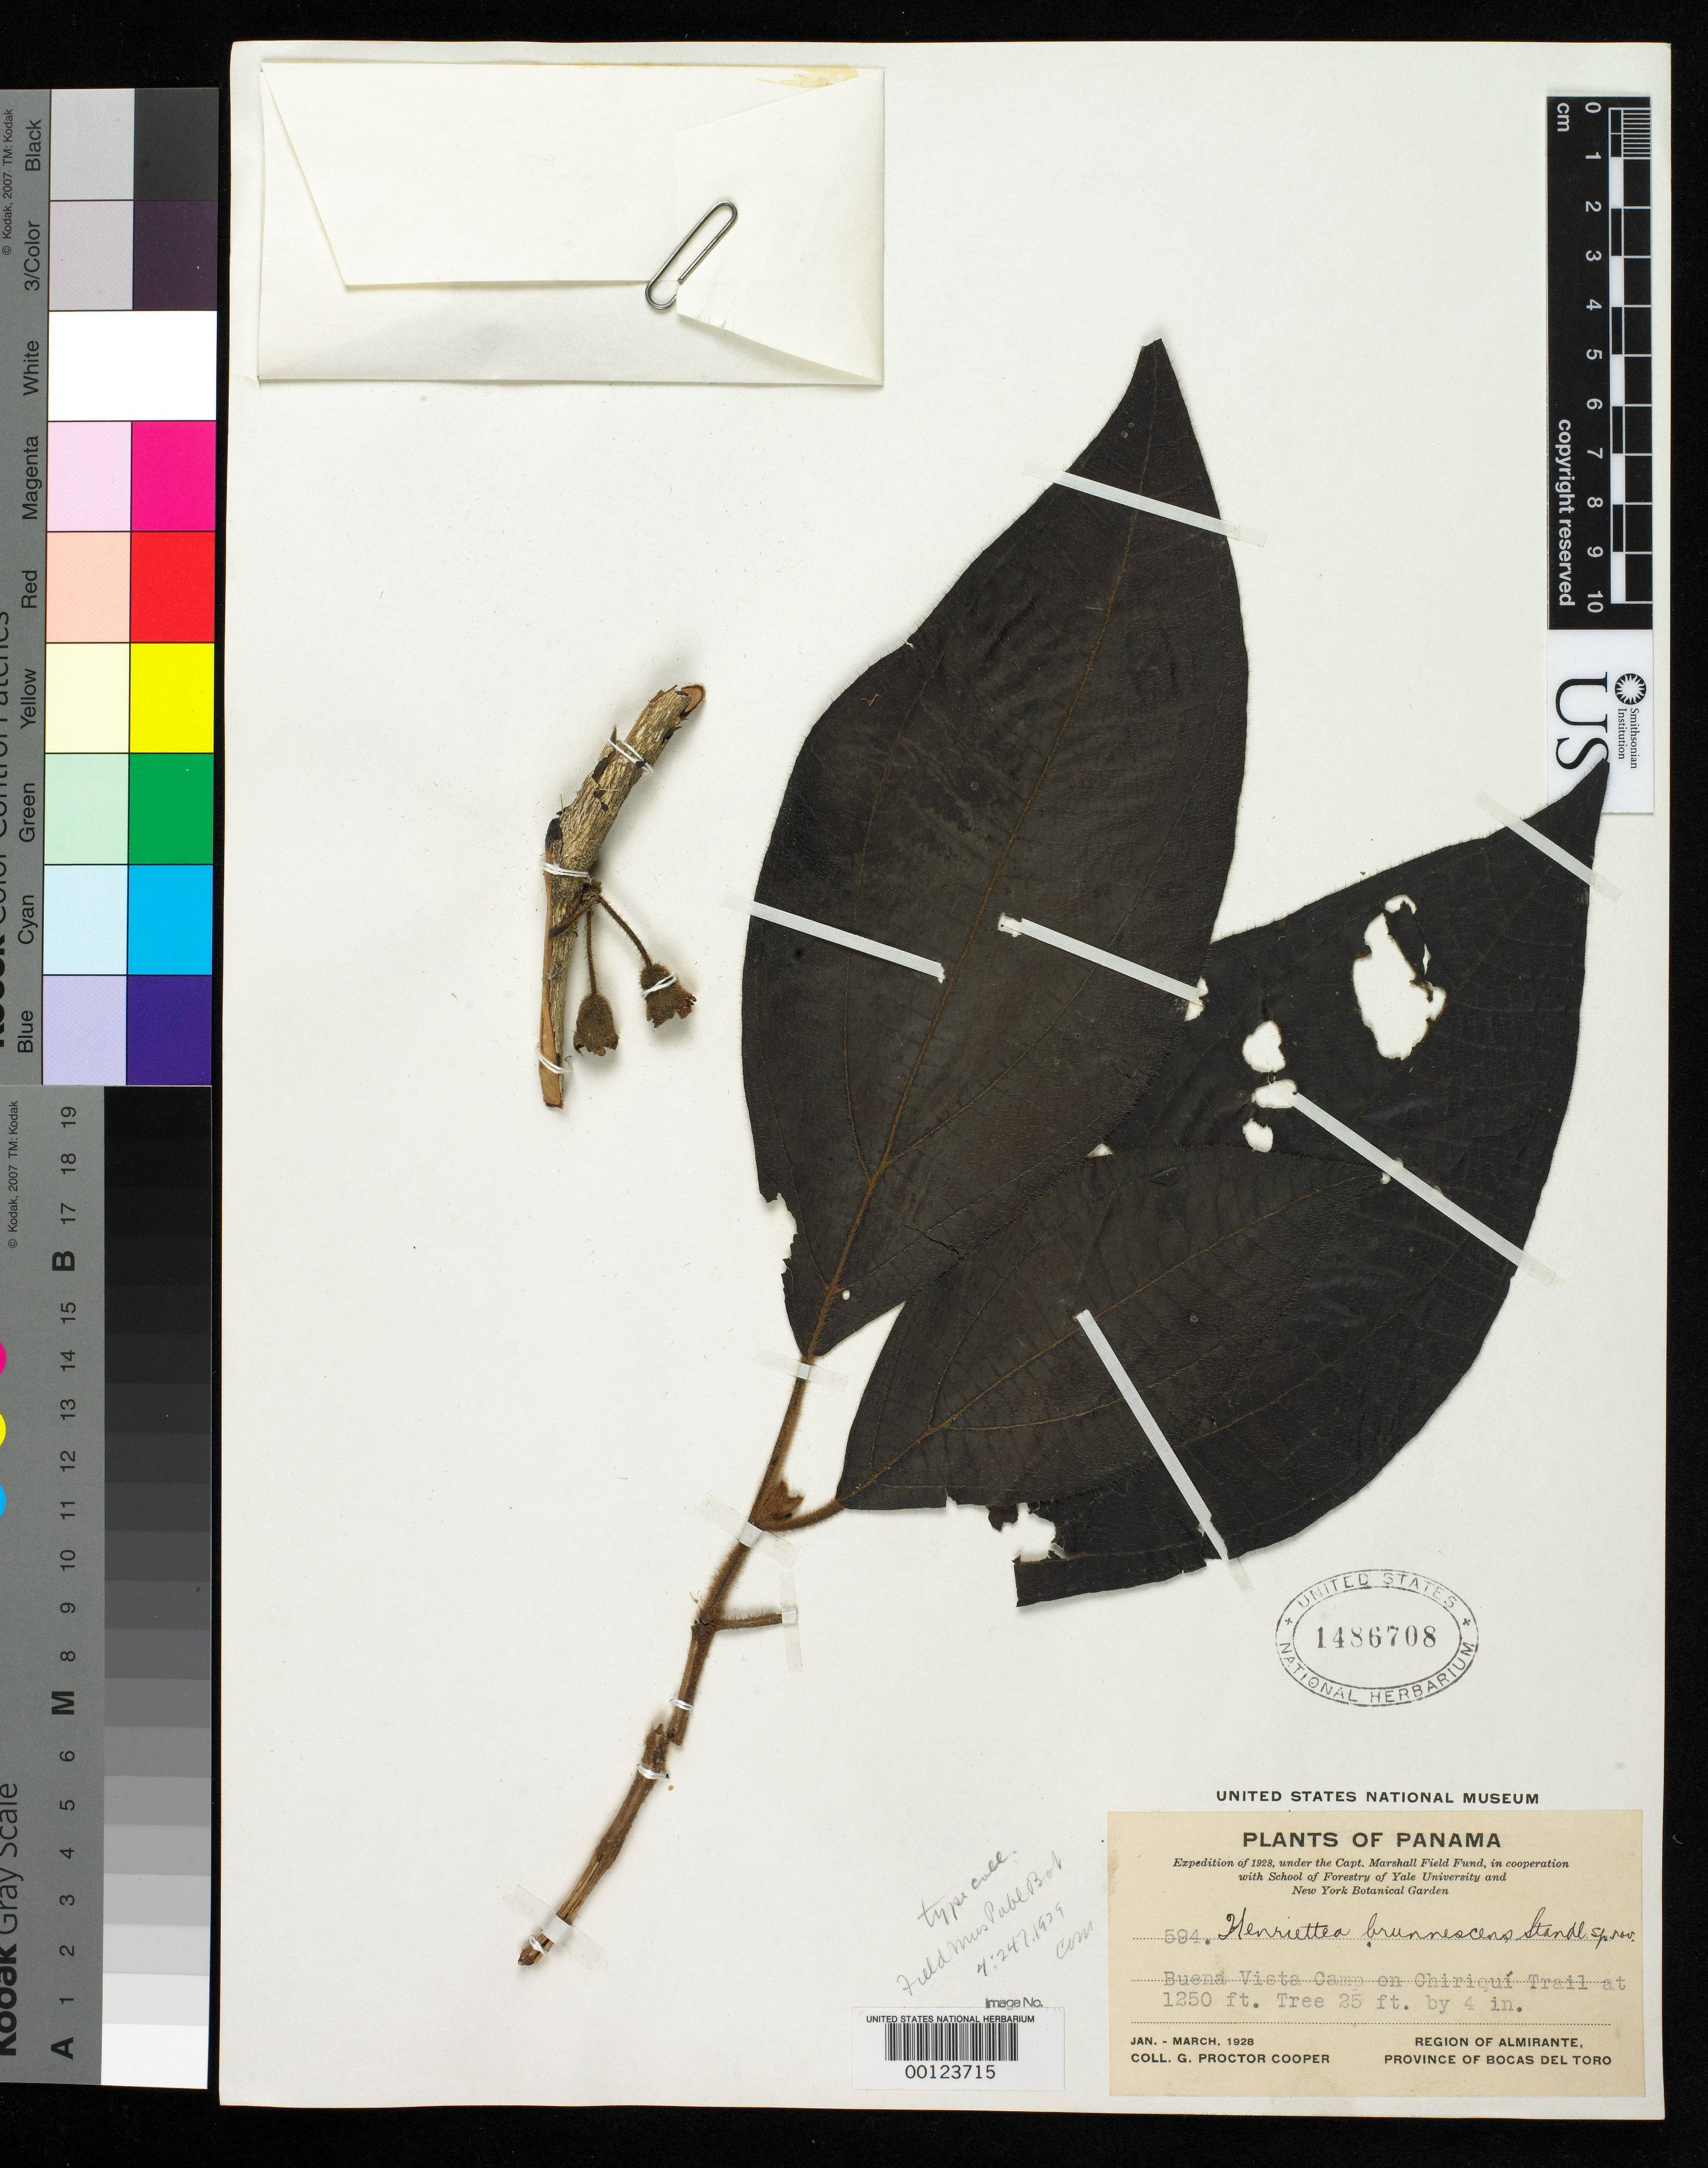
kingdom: Plantae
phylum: Tracheophyta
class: Magnoliopsida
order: Myrtales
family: Melastomataceae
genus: Henriettea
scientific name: Henriettea brunnescens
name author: Standl.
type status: Isotype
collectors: G. Cooper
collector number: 594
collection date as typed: Jan 1928 to -- Mar 1928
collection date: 1928-01/1928-03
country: Panama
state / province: Bocas del Toro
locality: Almirante, Buena Vista Camp on Chiriqui Trail.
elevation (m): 381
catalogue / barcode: US 1486708